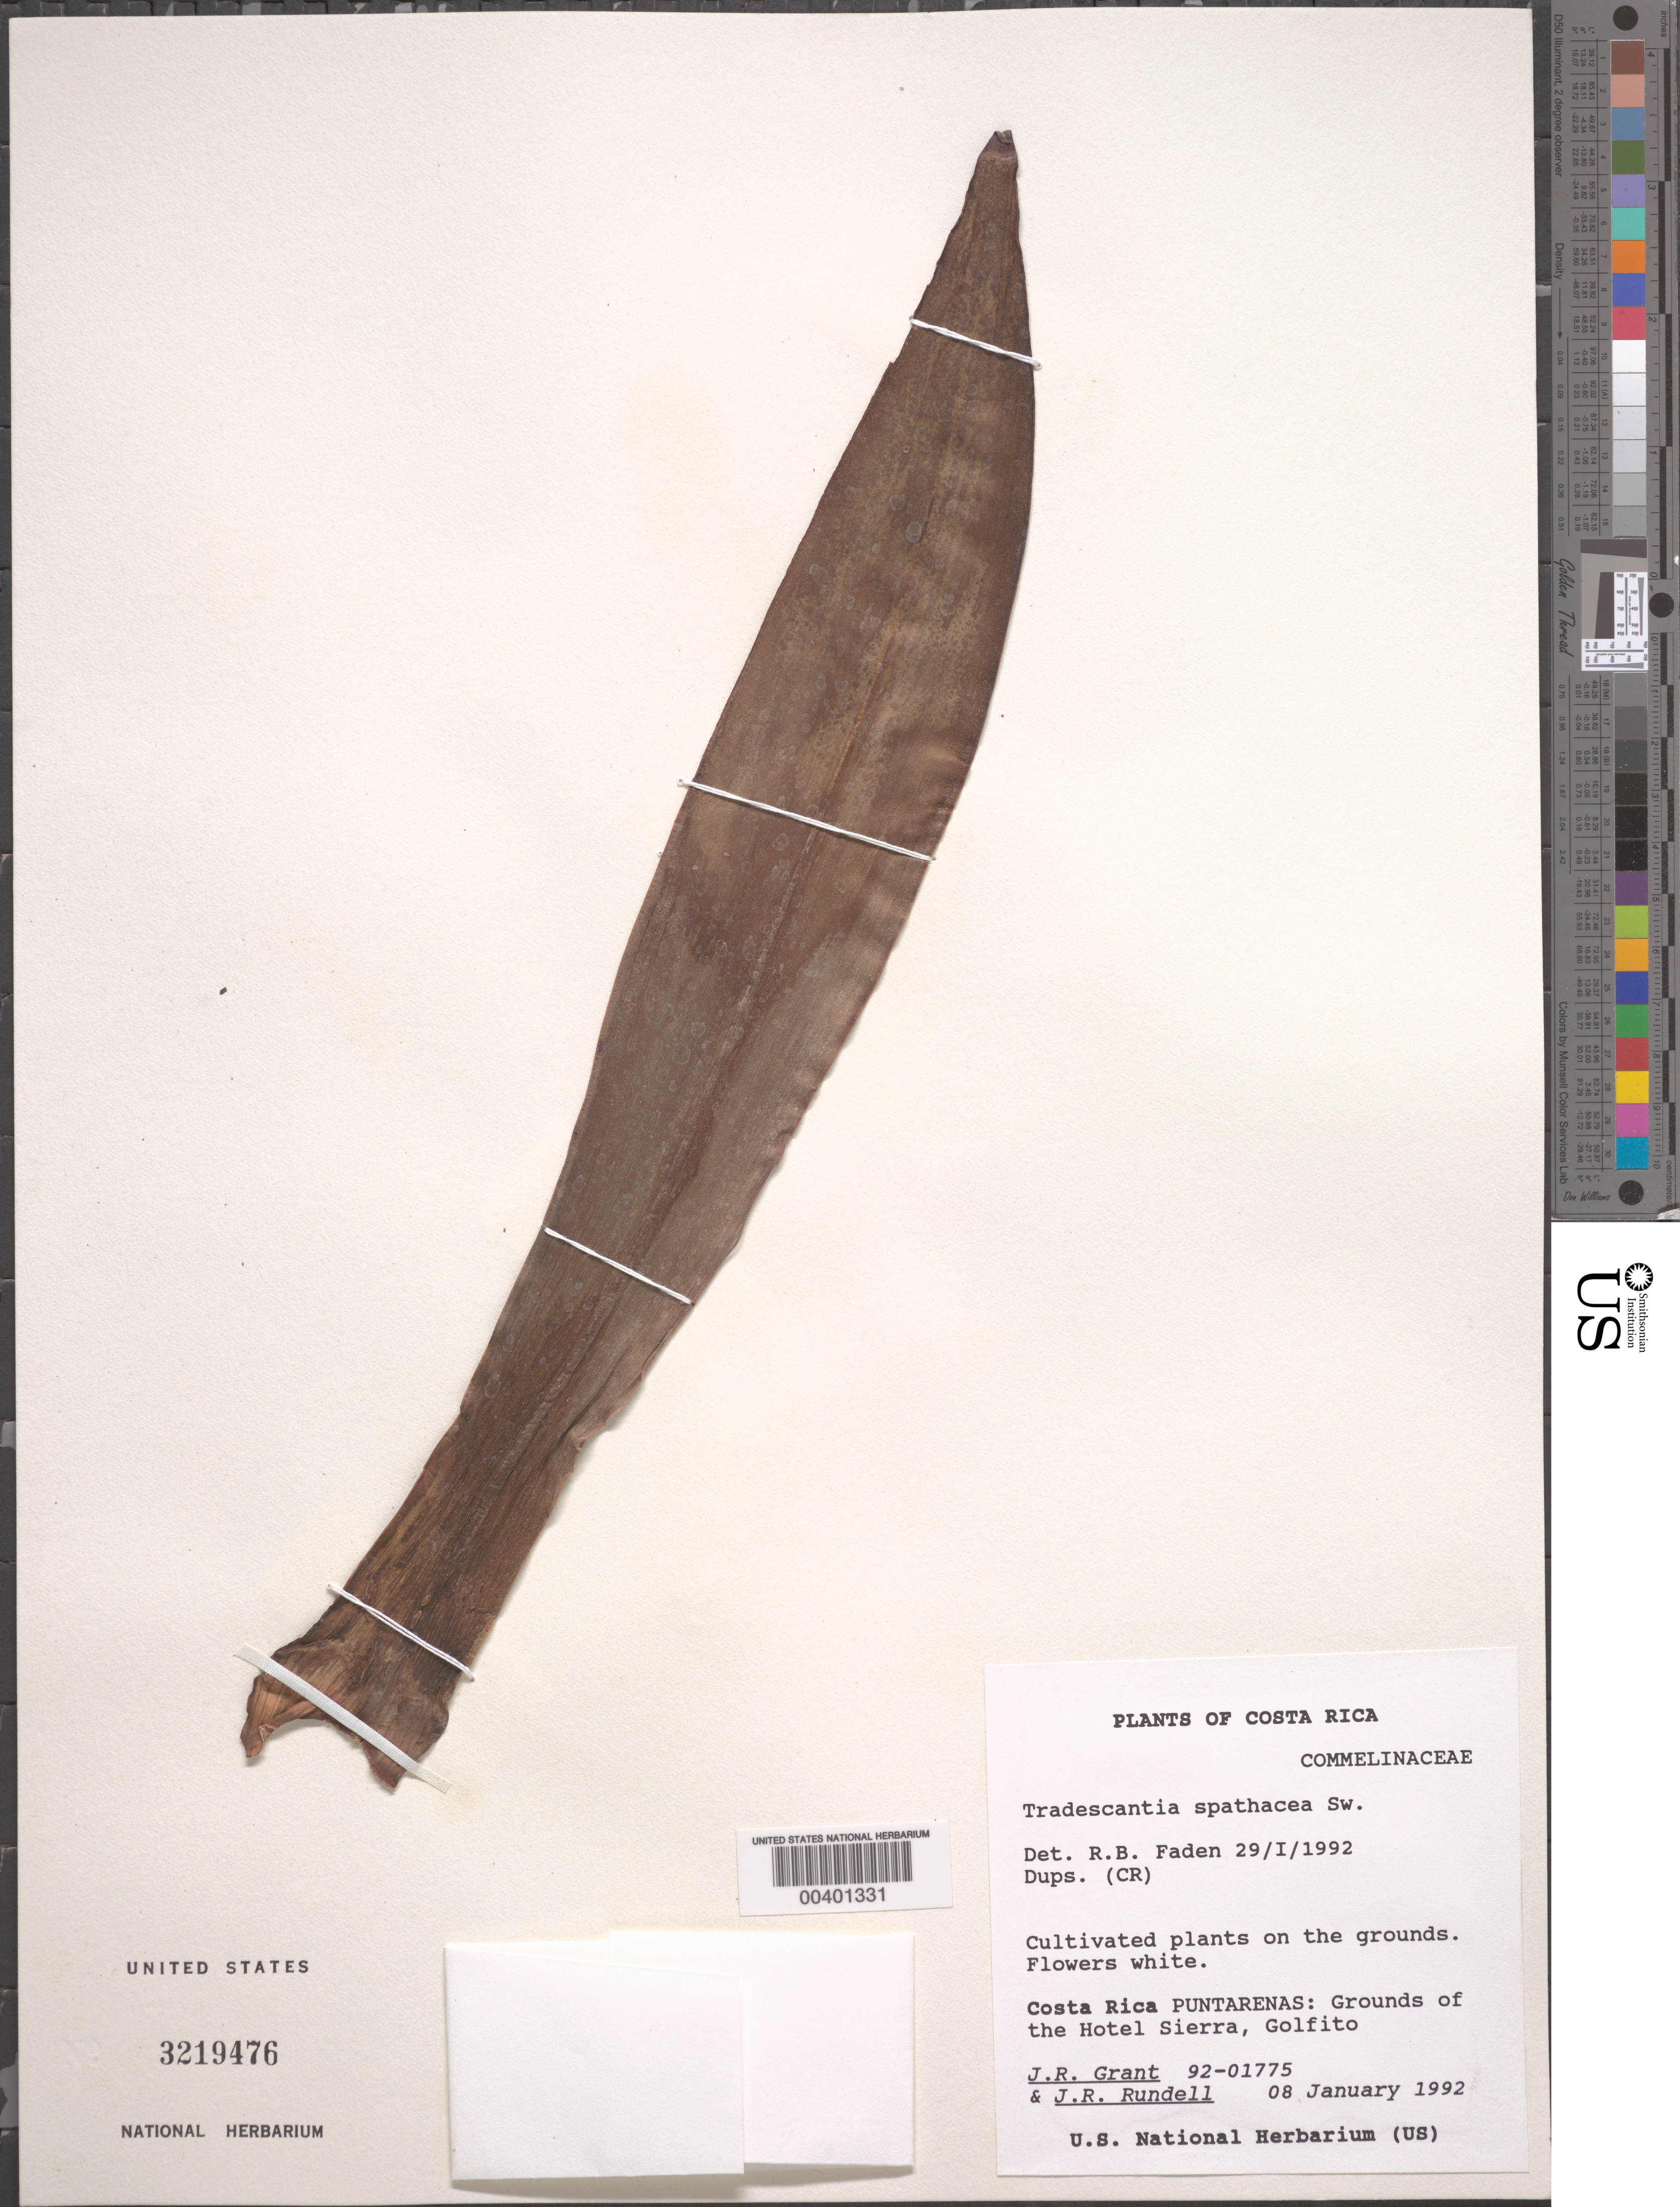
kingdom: Plantae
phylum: Tracheophyta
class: Liliopsida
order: Commelinales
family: Commelinaceae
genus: Callisia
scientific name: Callisia elegans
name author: Alexander ex H.E. Moore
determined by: Faden, Robert B., (US), Smithsonian Institution - National Museum of Natural History (UNITED STATES)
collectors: J. R. Grant & J. R. Rundell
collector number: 92-01775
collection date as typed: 08 Jan 1992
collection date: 1992-01-08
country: Costa Rica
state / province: Puntarenas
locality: Grounds of hotel sierra, golfito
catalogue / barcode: US 3219476